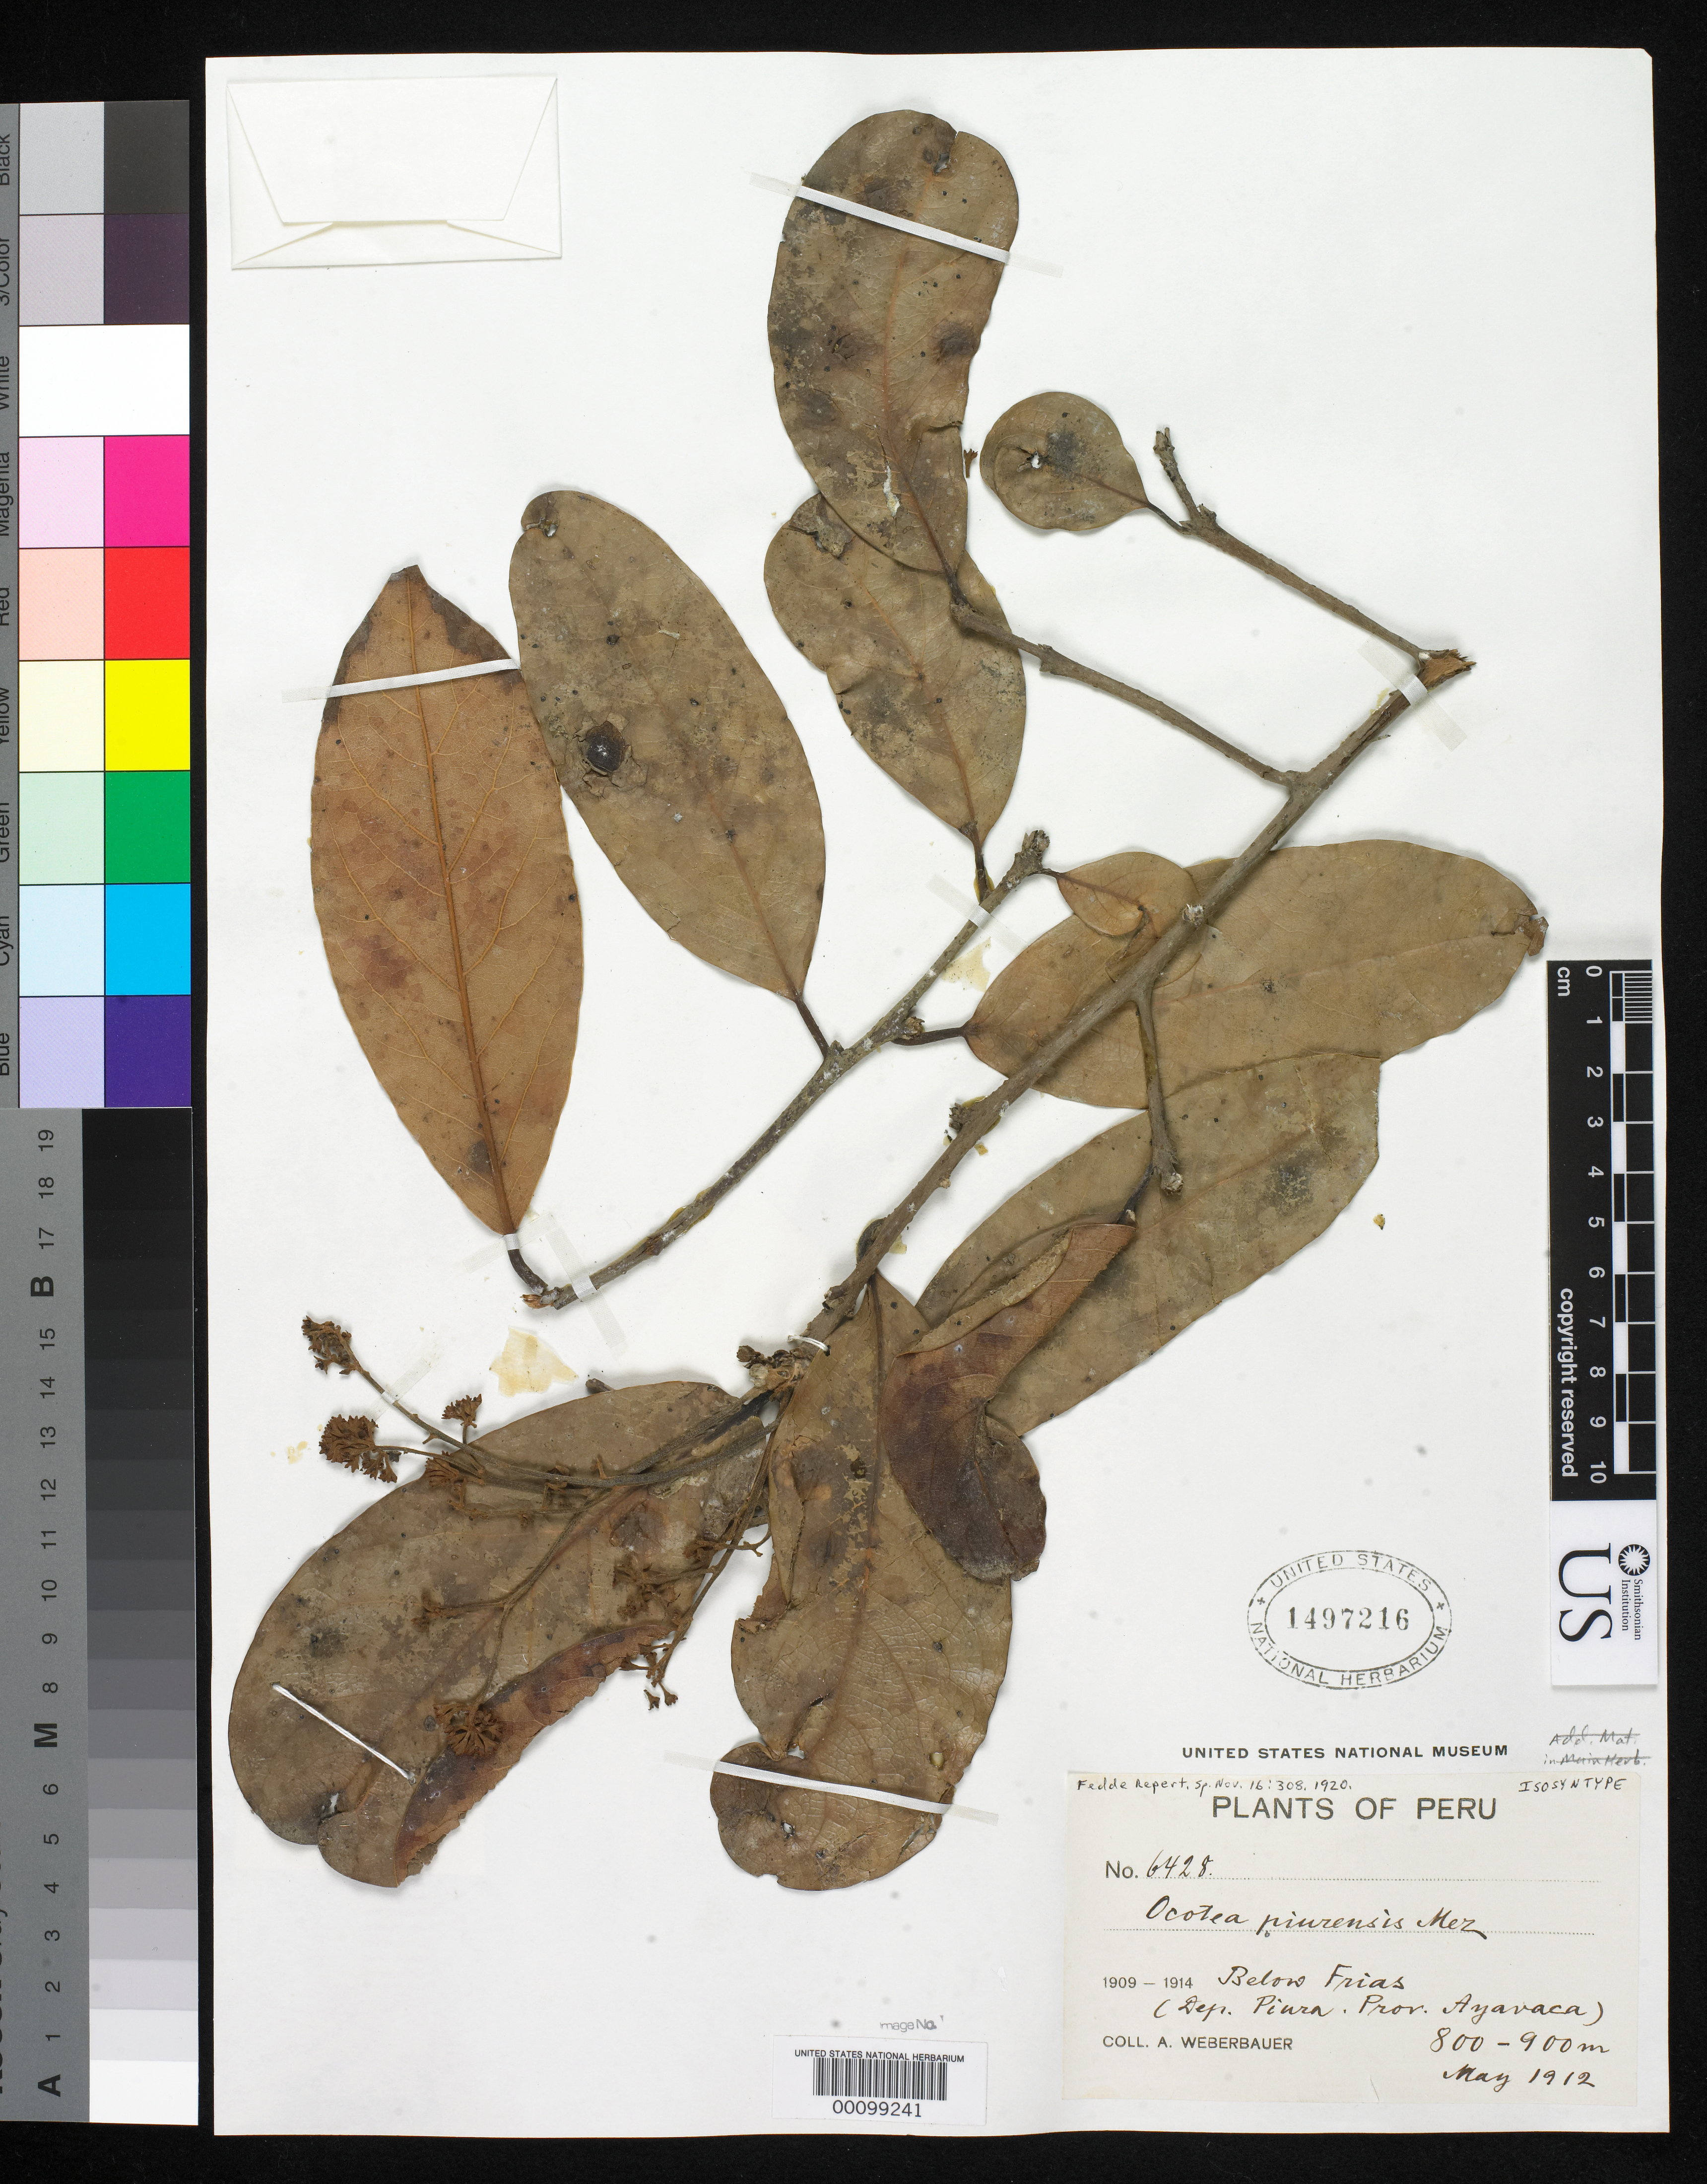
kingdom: Plantae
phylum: Tracheophyta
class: Magnoliopsida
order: Laurales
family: Lauraceae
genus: Ocotea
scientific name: Ocotea piurensis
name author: Mez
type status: Isosyntype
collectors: A. Weberbauer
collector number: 6428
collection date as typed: May 1912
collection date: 1912-05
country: Peru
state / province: Piura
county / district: Ayabaca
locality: Ayavaca [sic] Province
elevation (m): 800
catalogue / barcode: US 1497216